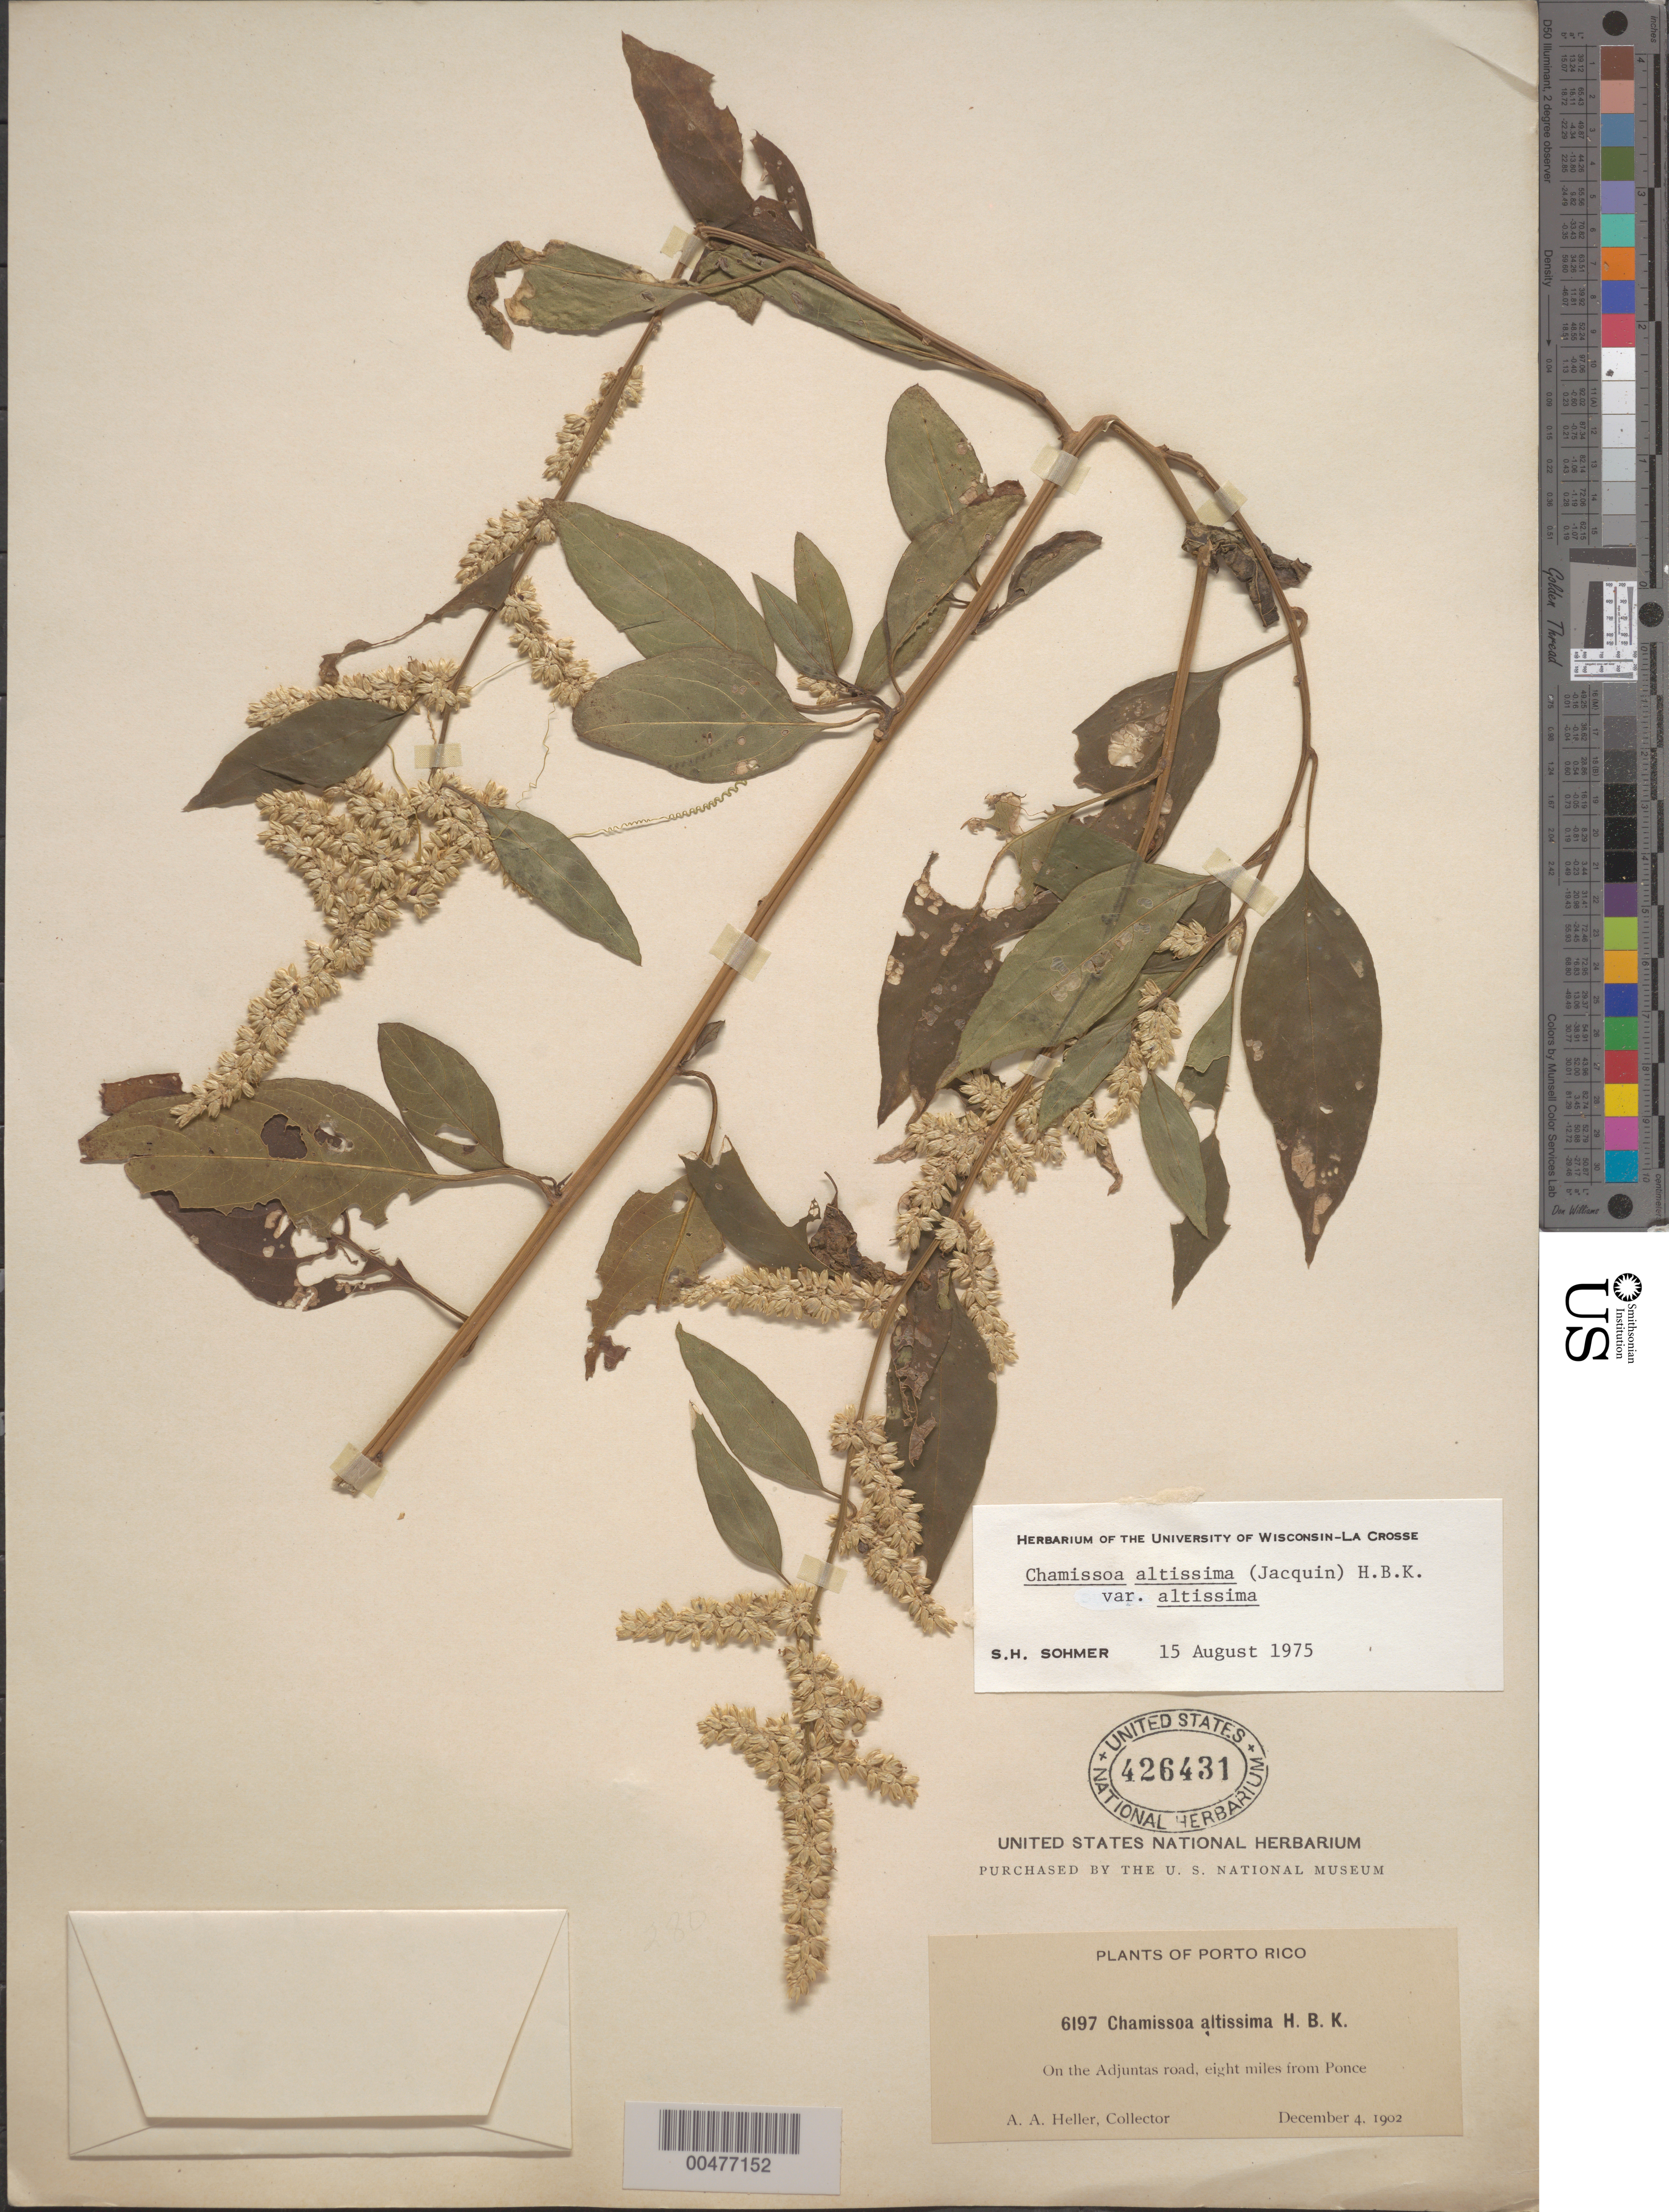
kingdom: Plantae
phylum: Tracheophyta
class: Magnoliopsida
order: Caryophyllales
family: Amaranthaceae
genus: Chamissoa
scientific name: Chamissoa altissima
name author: (Jacq.) Kunth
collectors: -- Heller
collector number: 6197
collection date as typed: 04 Dec 1902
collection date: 1902-12-04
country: Puerto Rico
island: Greater Antilles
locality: on the Adjuntas road, 8 mi. from Ponce.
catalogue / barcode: US 426431